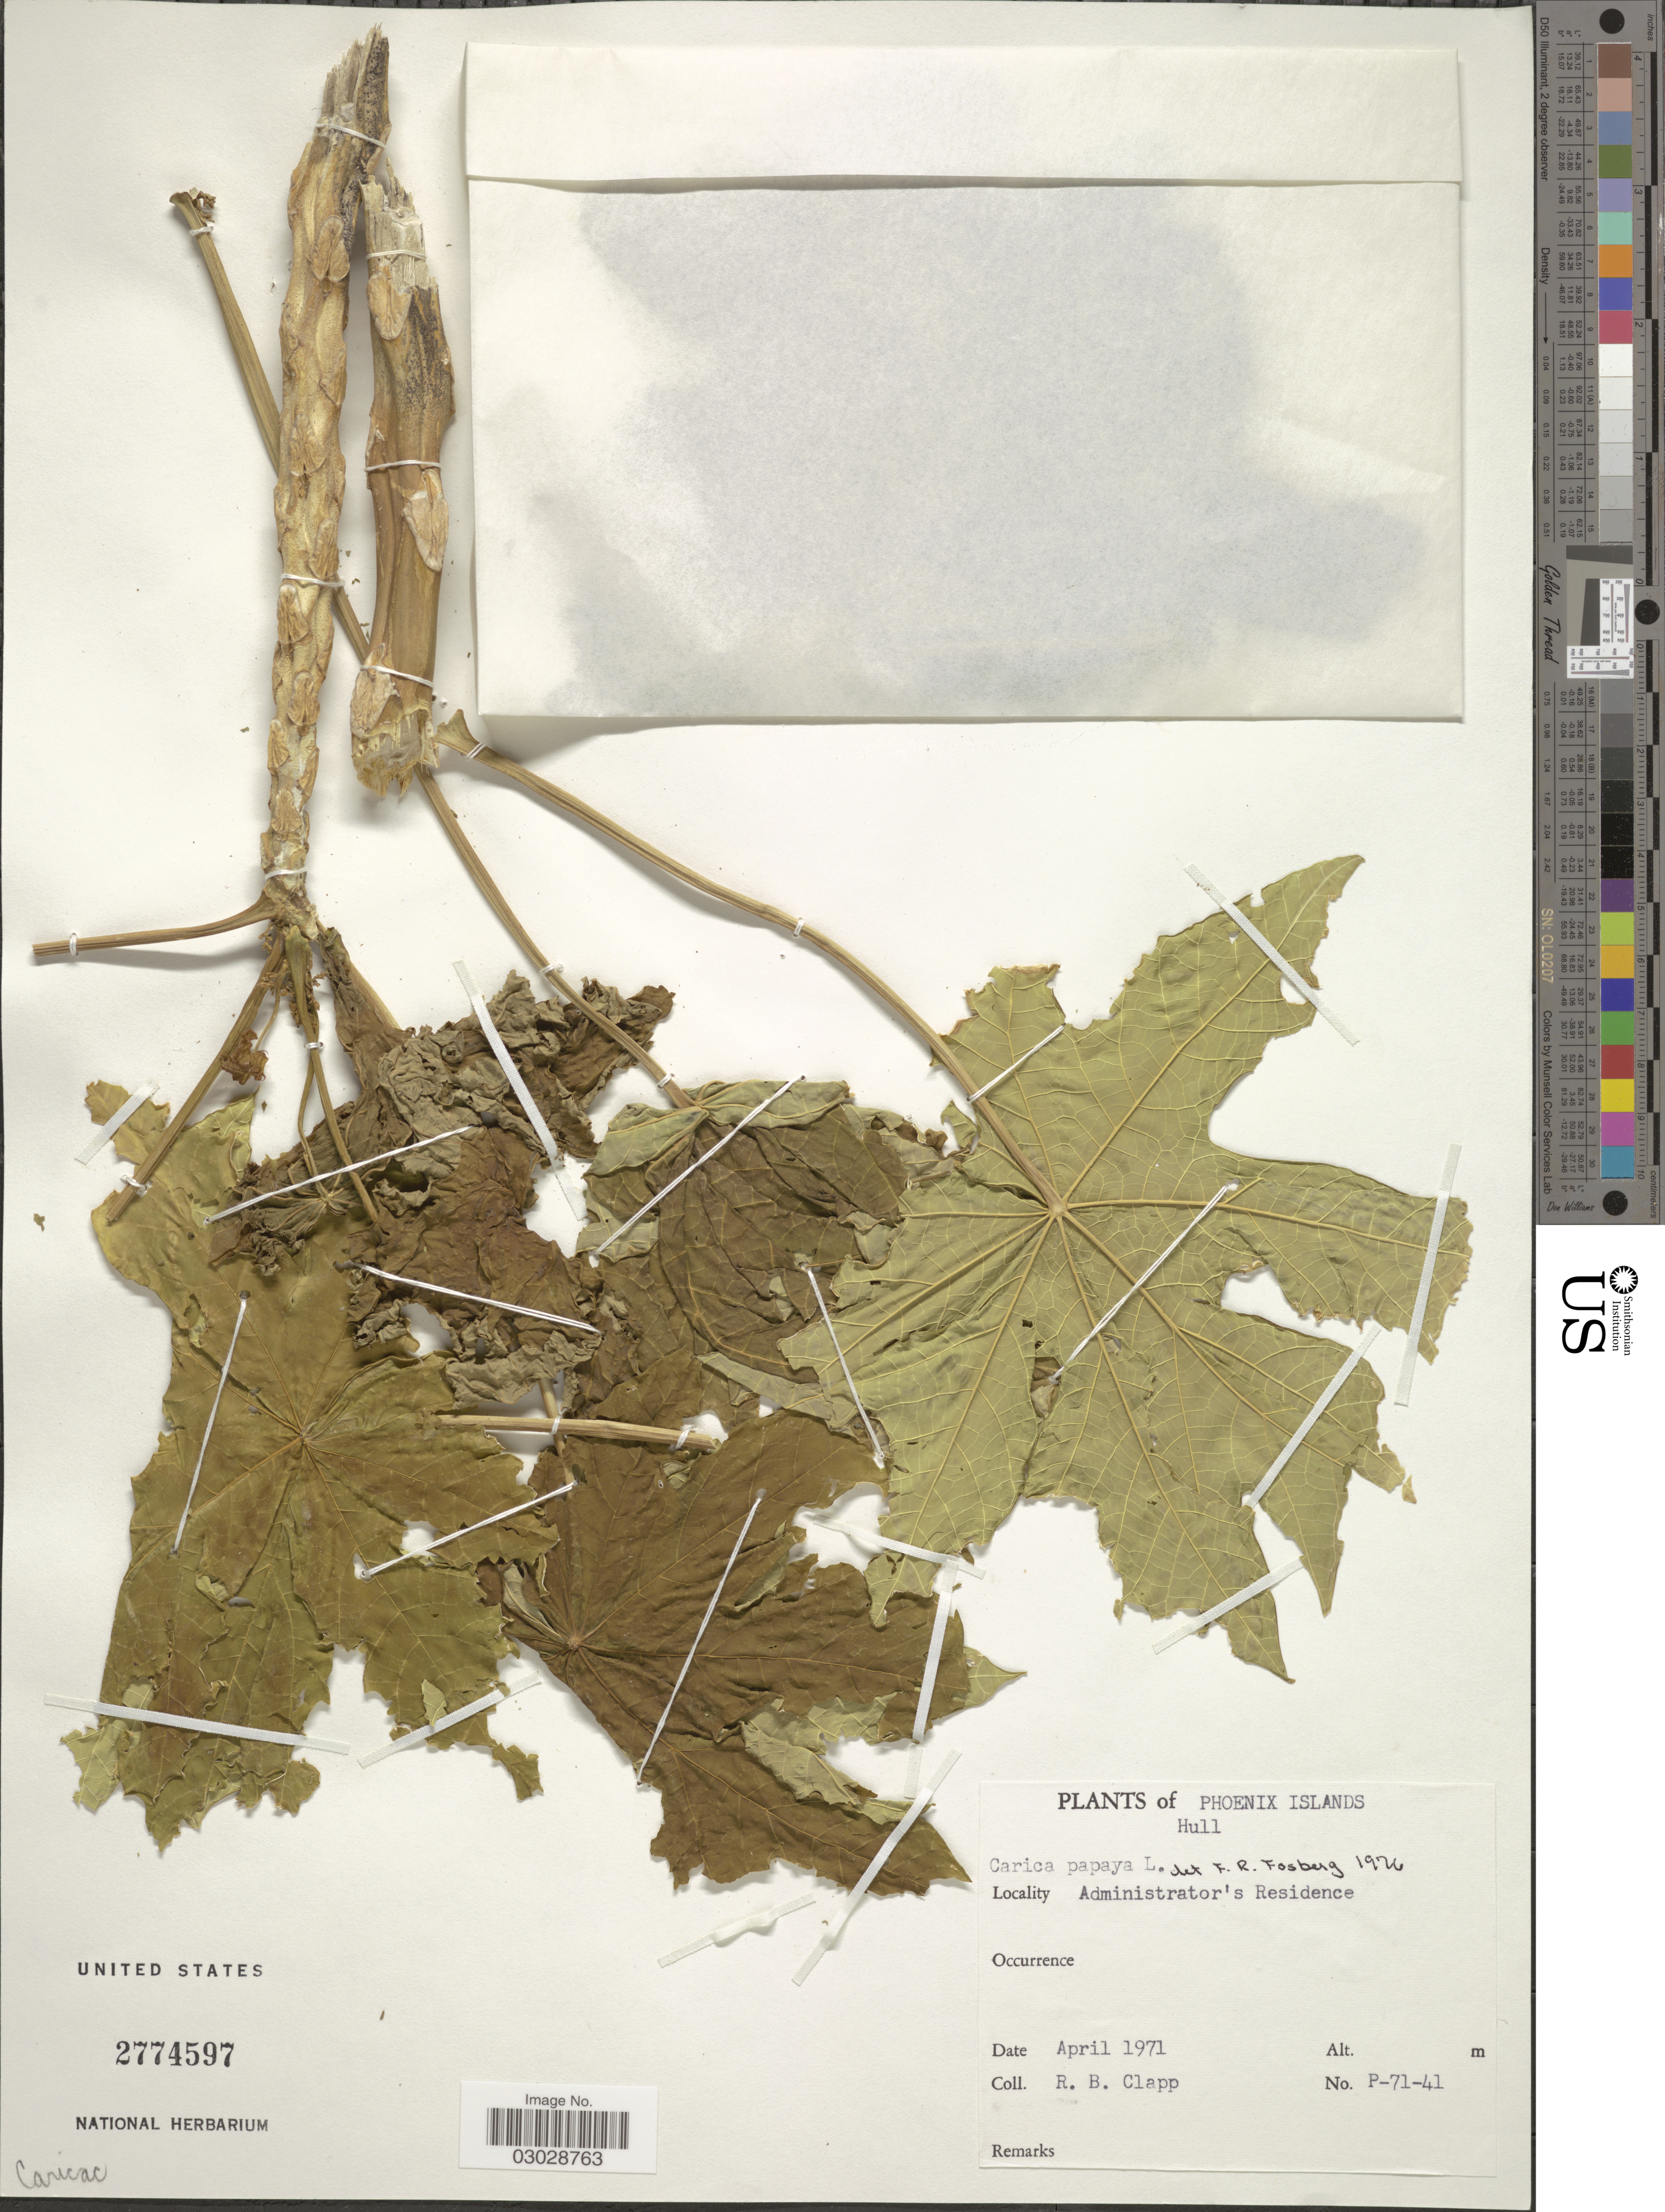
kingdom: Plantae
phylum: Tracheophyta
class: Magnoliopsida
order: Brassicales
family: Caricaceae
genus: Carica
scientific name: Carica papaya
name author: L.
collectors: R. B. Clapp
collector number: P-71-41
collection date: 1971-04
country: Kiribati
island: Orona [Hull] Atoll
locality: Phoenix Islands. Hull. Administrator's Residence.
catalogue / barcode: US 2774597